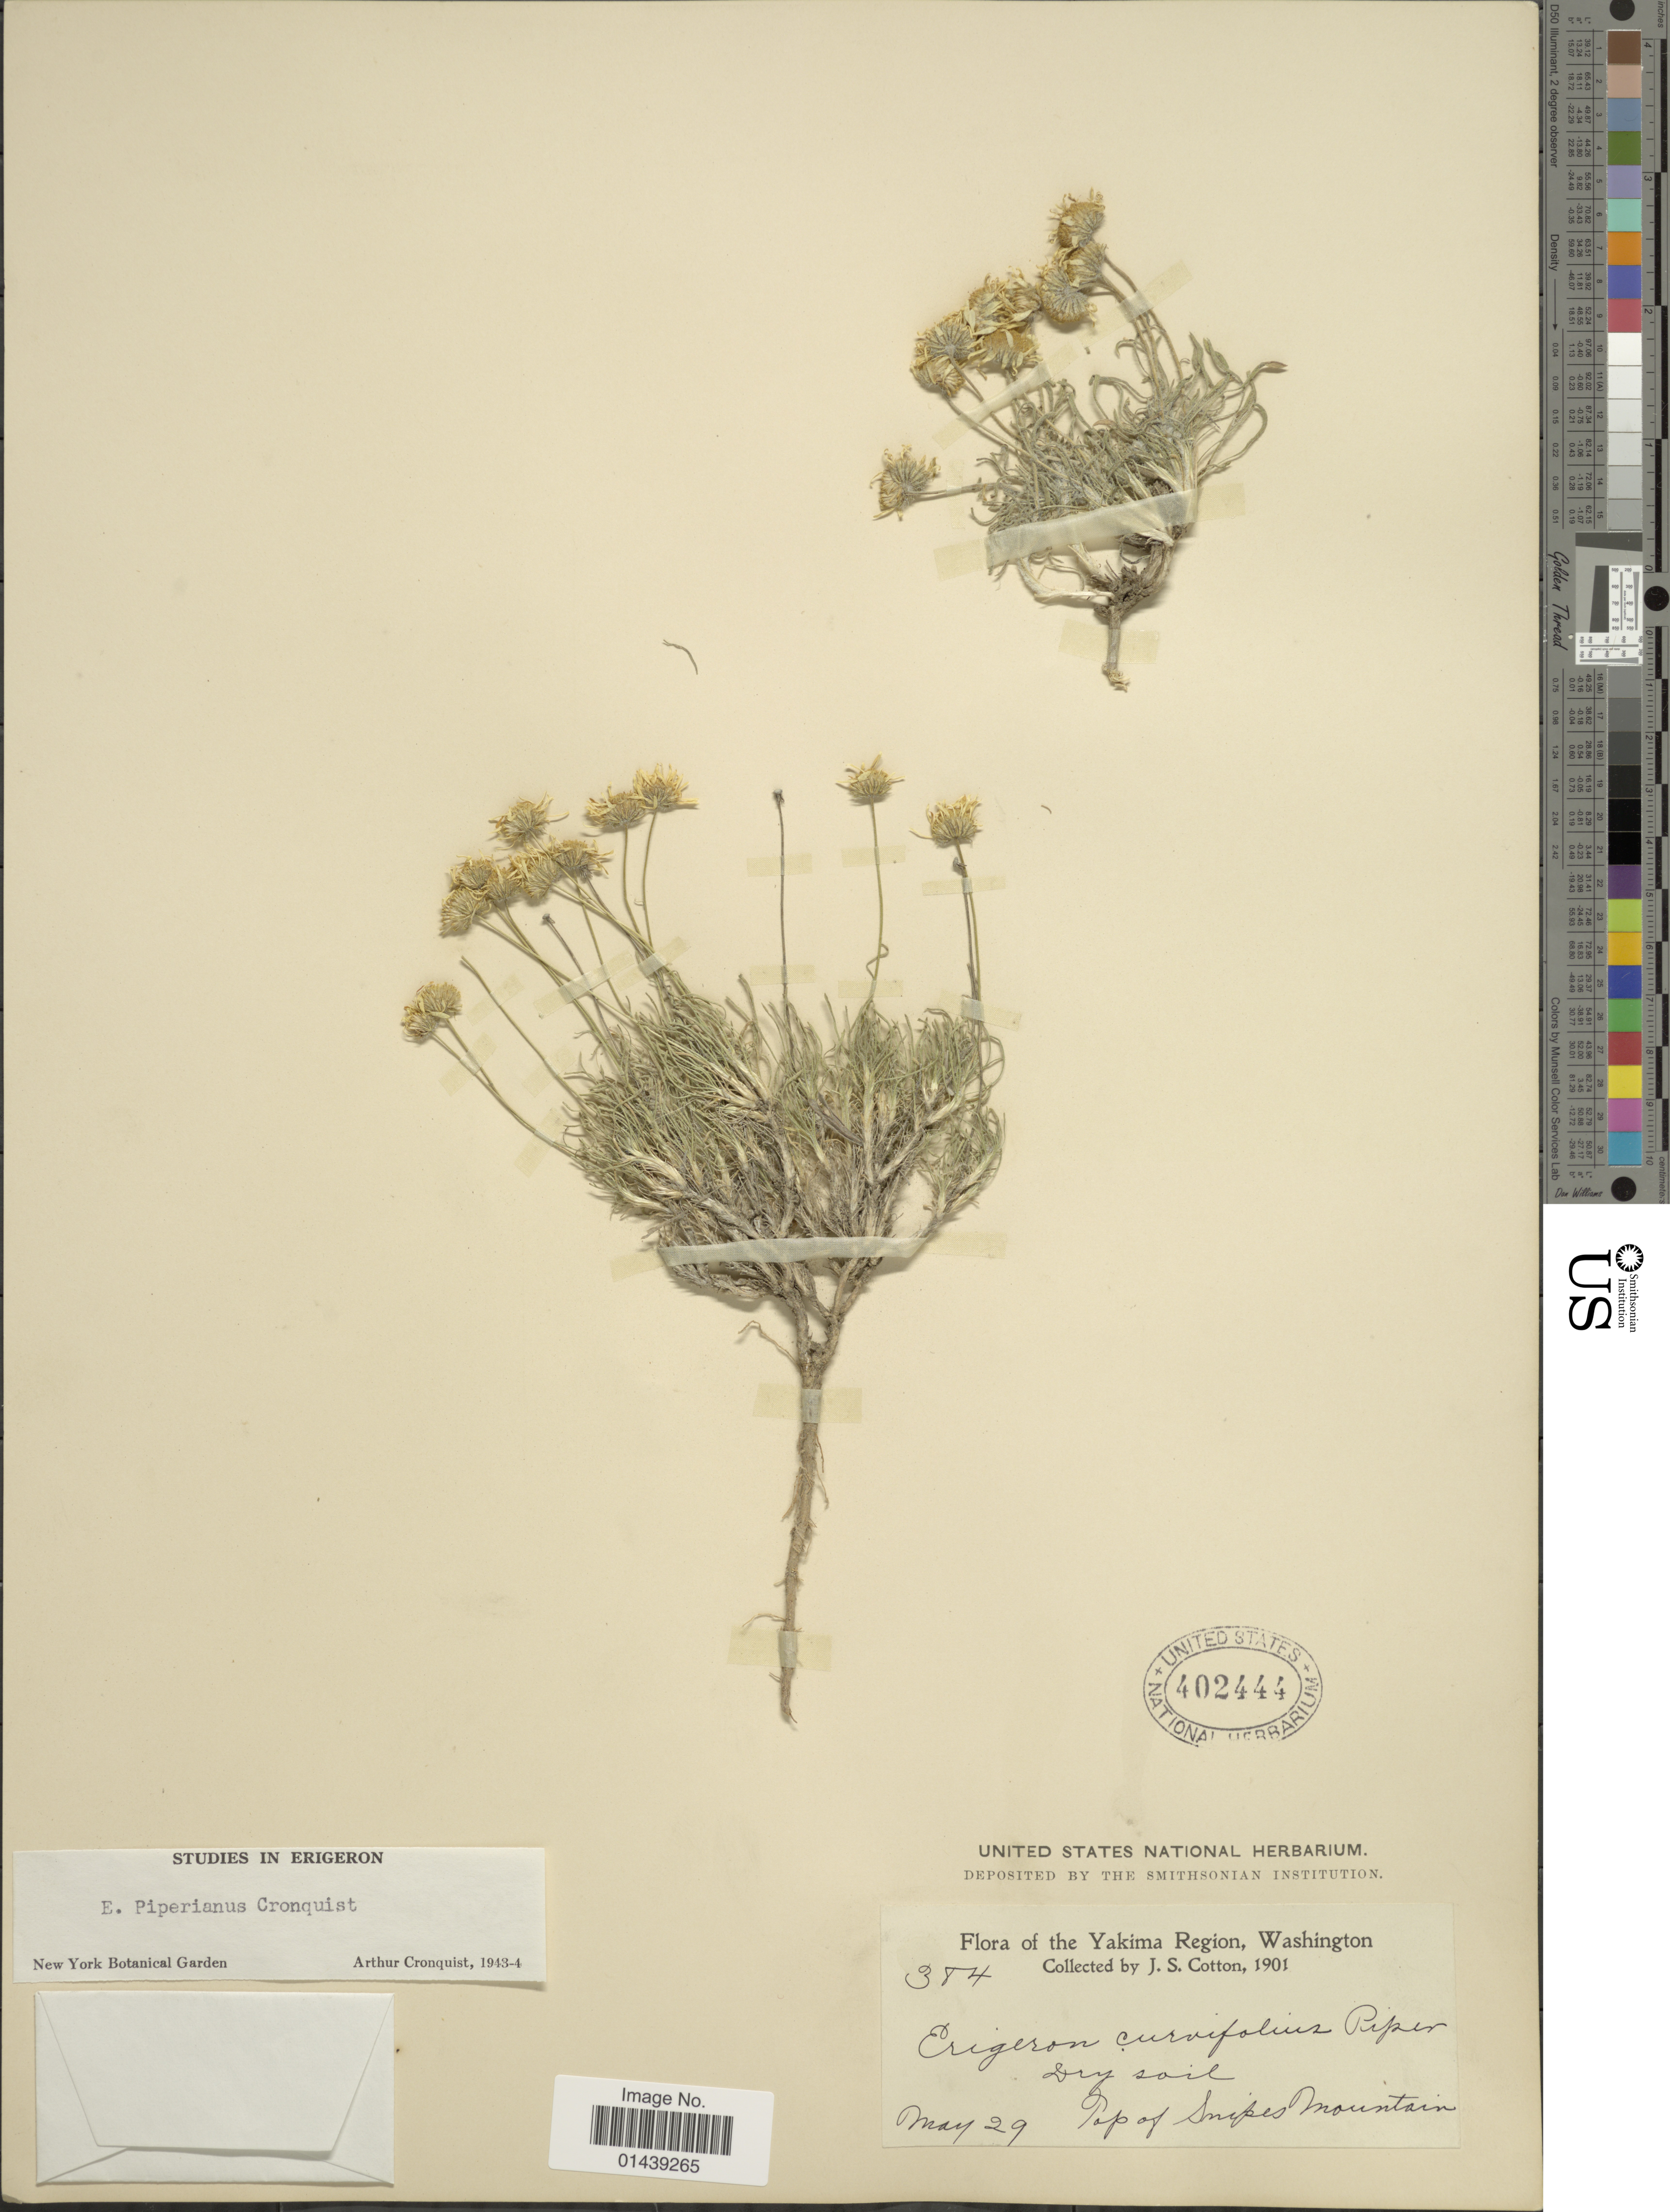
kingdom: Plantae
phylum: Tracheophyta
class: Magnoliopsida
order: Asterales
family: Asteraceae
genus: Erigeron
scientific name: Erigeron piperianus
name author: Cronq.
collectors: J. S. Cotton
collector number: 384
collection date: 1901-05-29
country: United States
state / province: Washington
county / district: Yakima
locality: Yakima Region. Top of Snipes Mountain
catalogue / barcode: US 402444